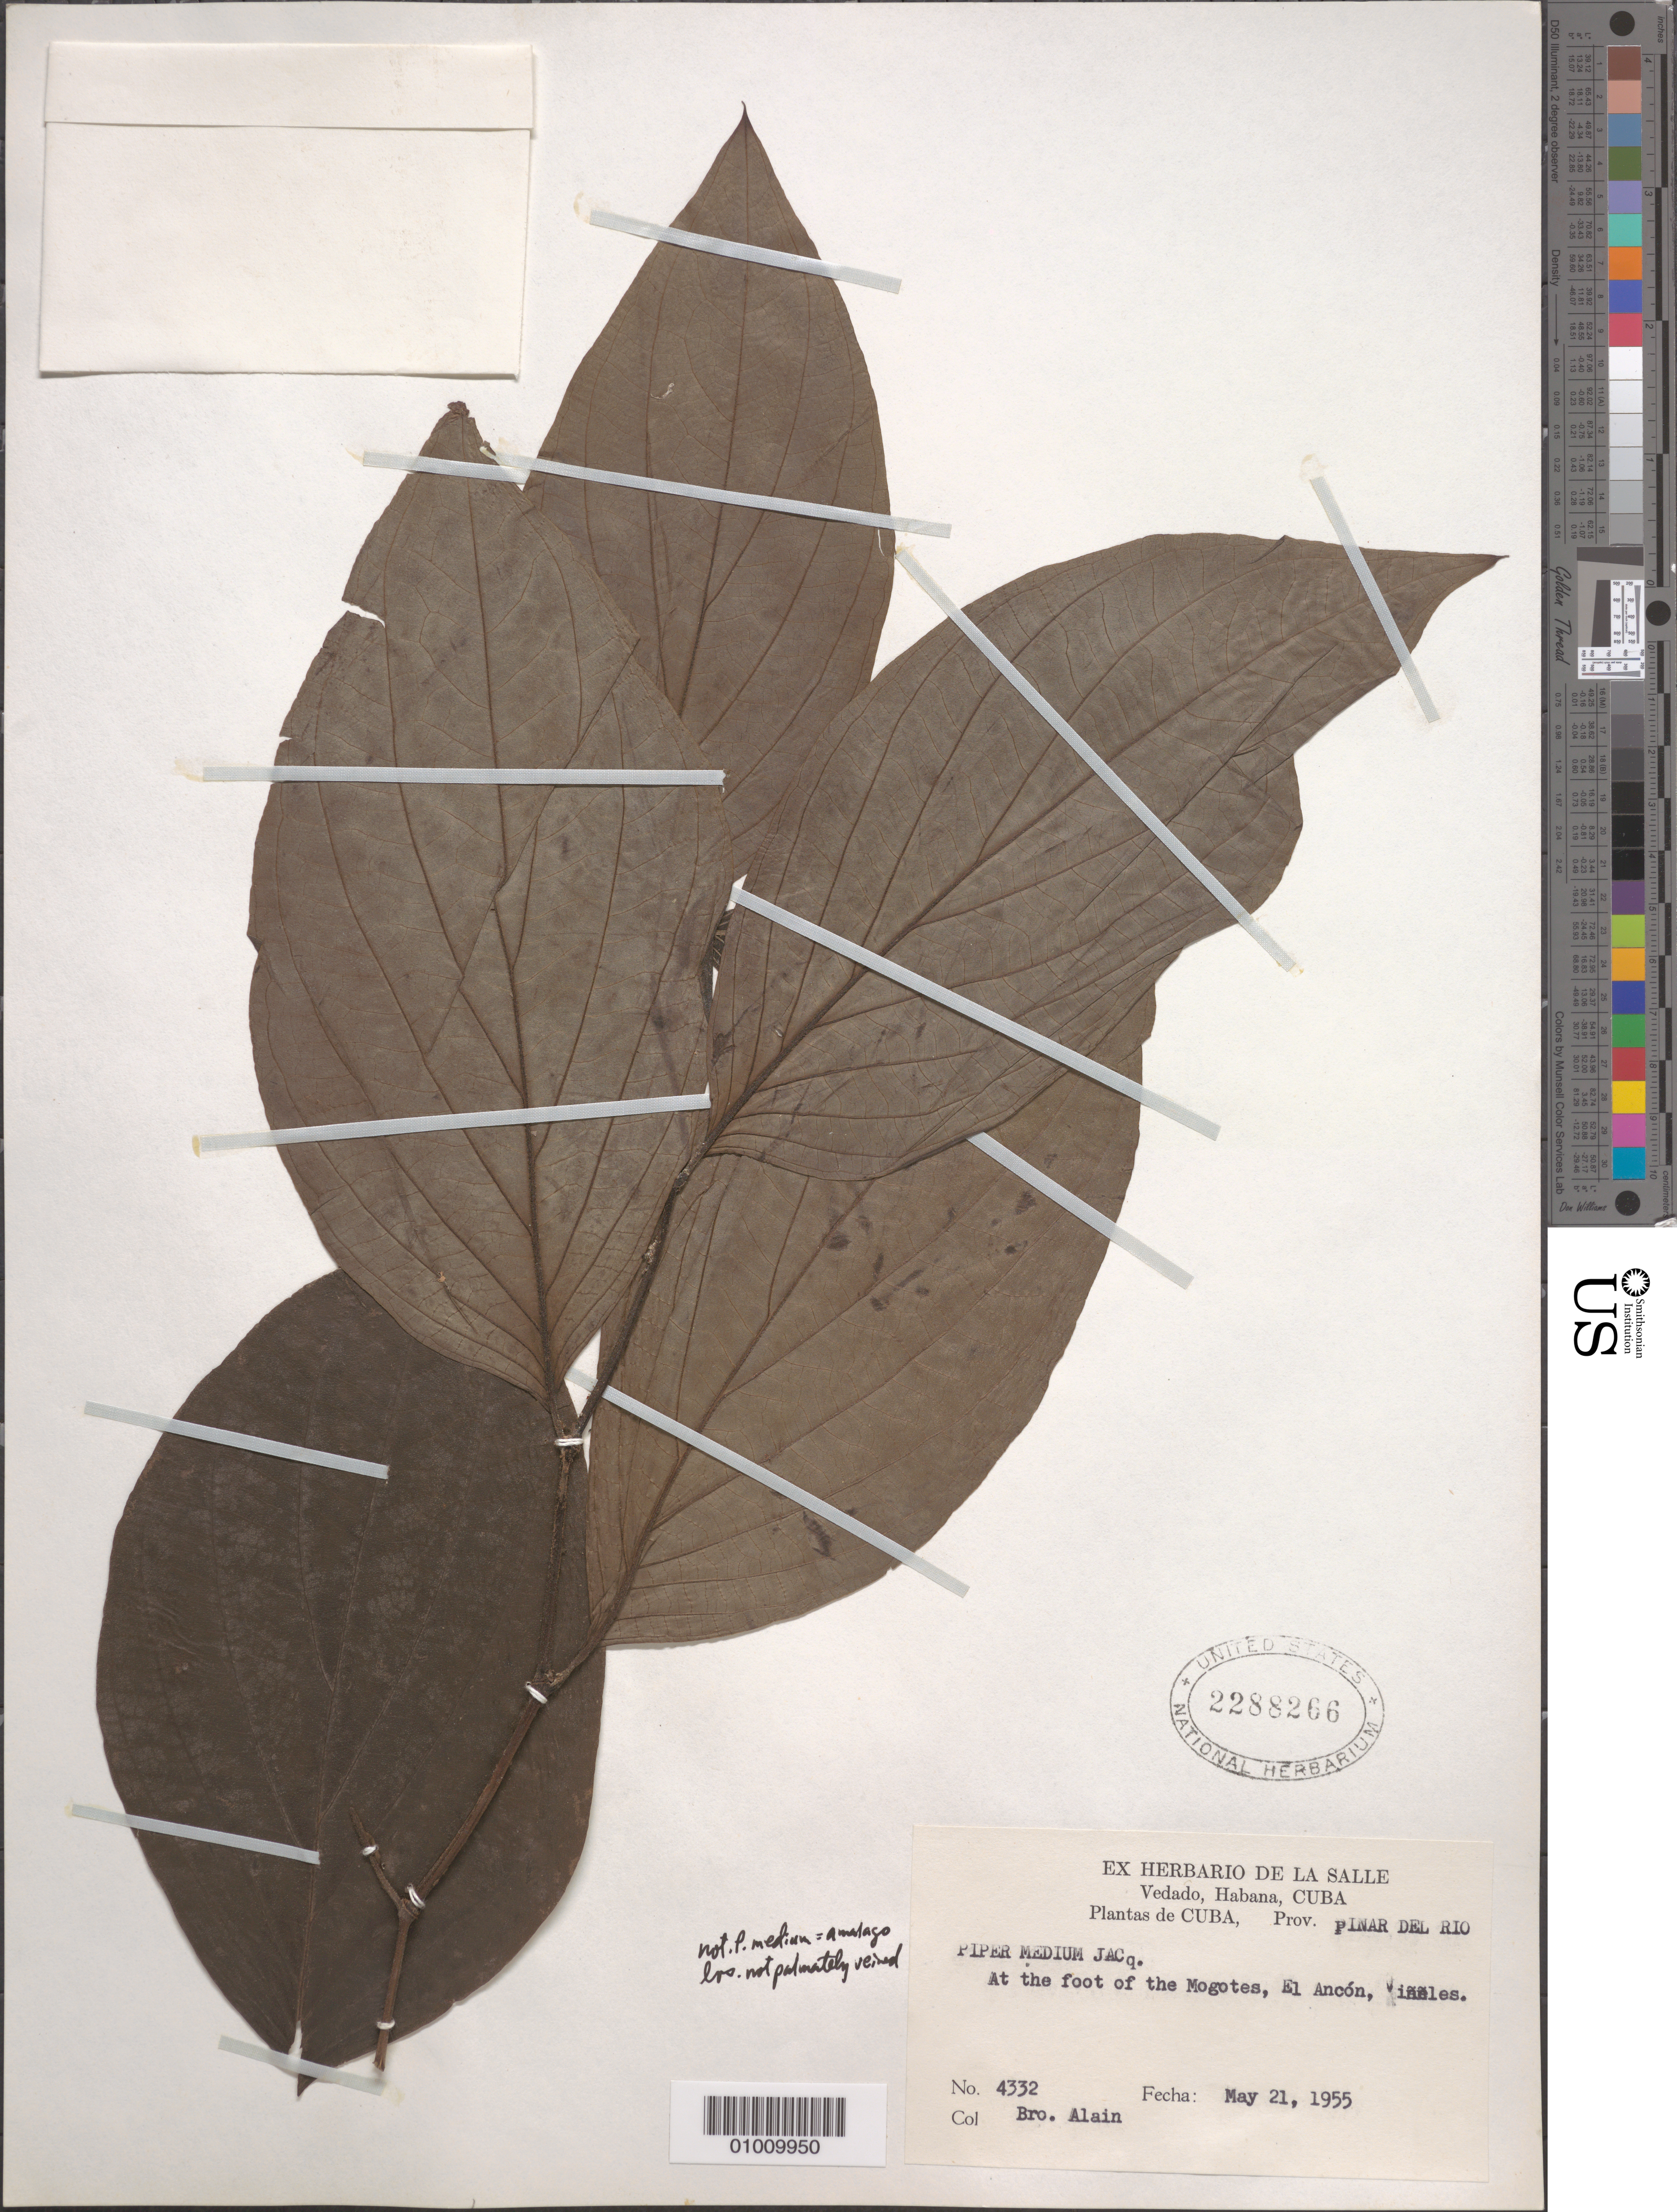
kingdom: Plantae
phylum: Tracheophyta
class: Magnoliopsida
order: Piperales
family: Piperaceae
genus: Piper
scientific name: Piper articulatum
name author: A. Rich.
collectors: A. H. Liogier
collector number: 4332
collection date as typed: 21 May 1955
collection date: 1955-05-21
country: Cuba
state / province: Pinar del Rio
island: Cuba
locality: At the foot of the Mogotes, El Ancon, Vineles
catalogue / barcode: US 2288266